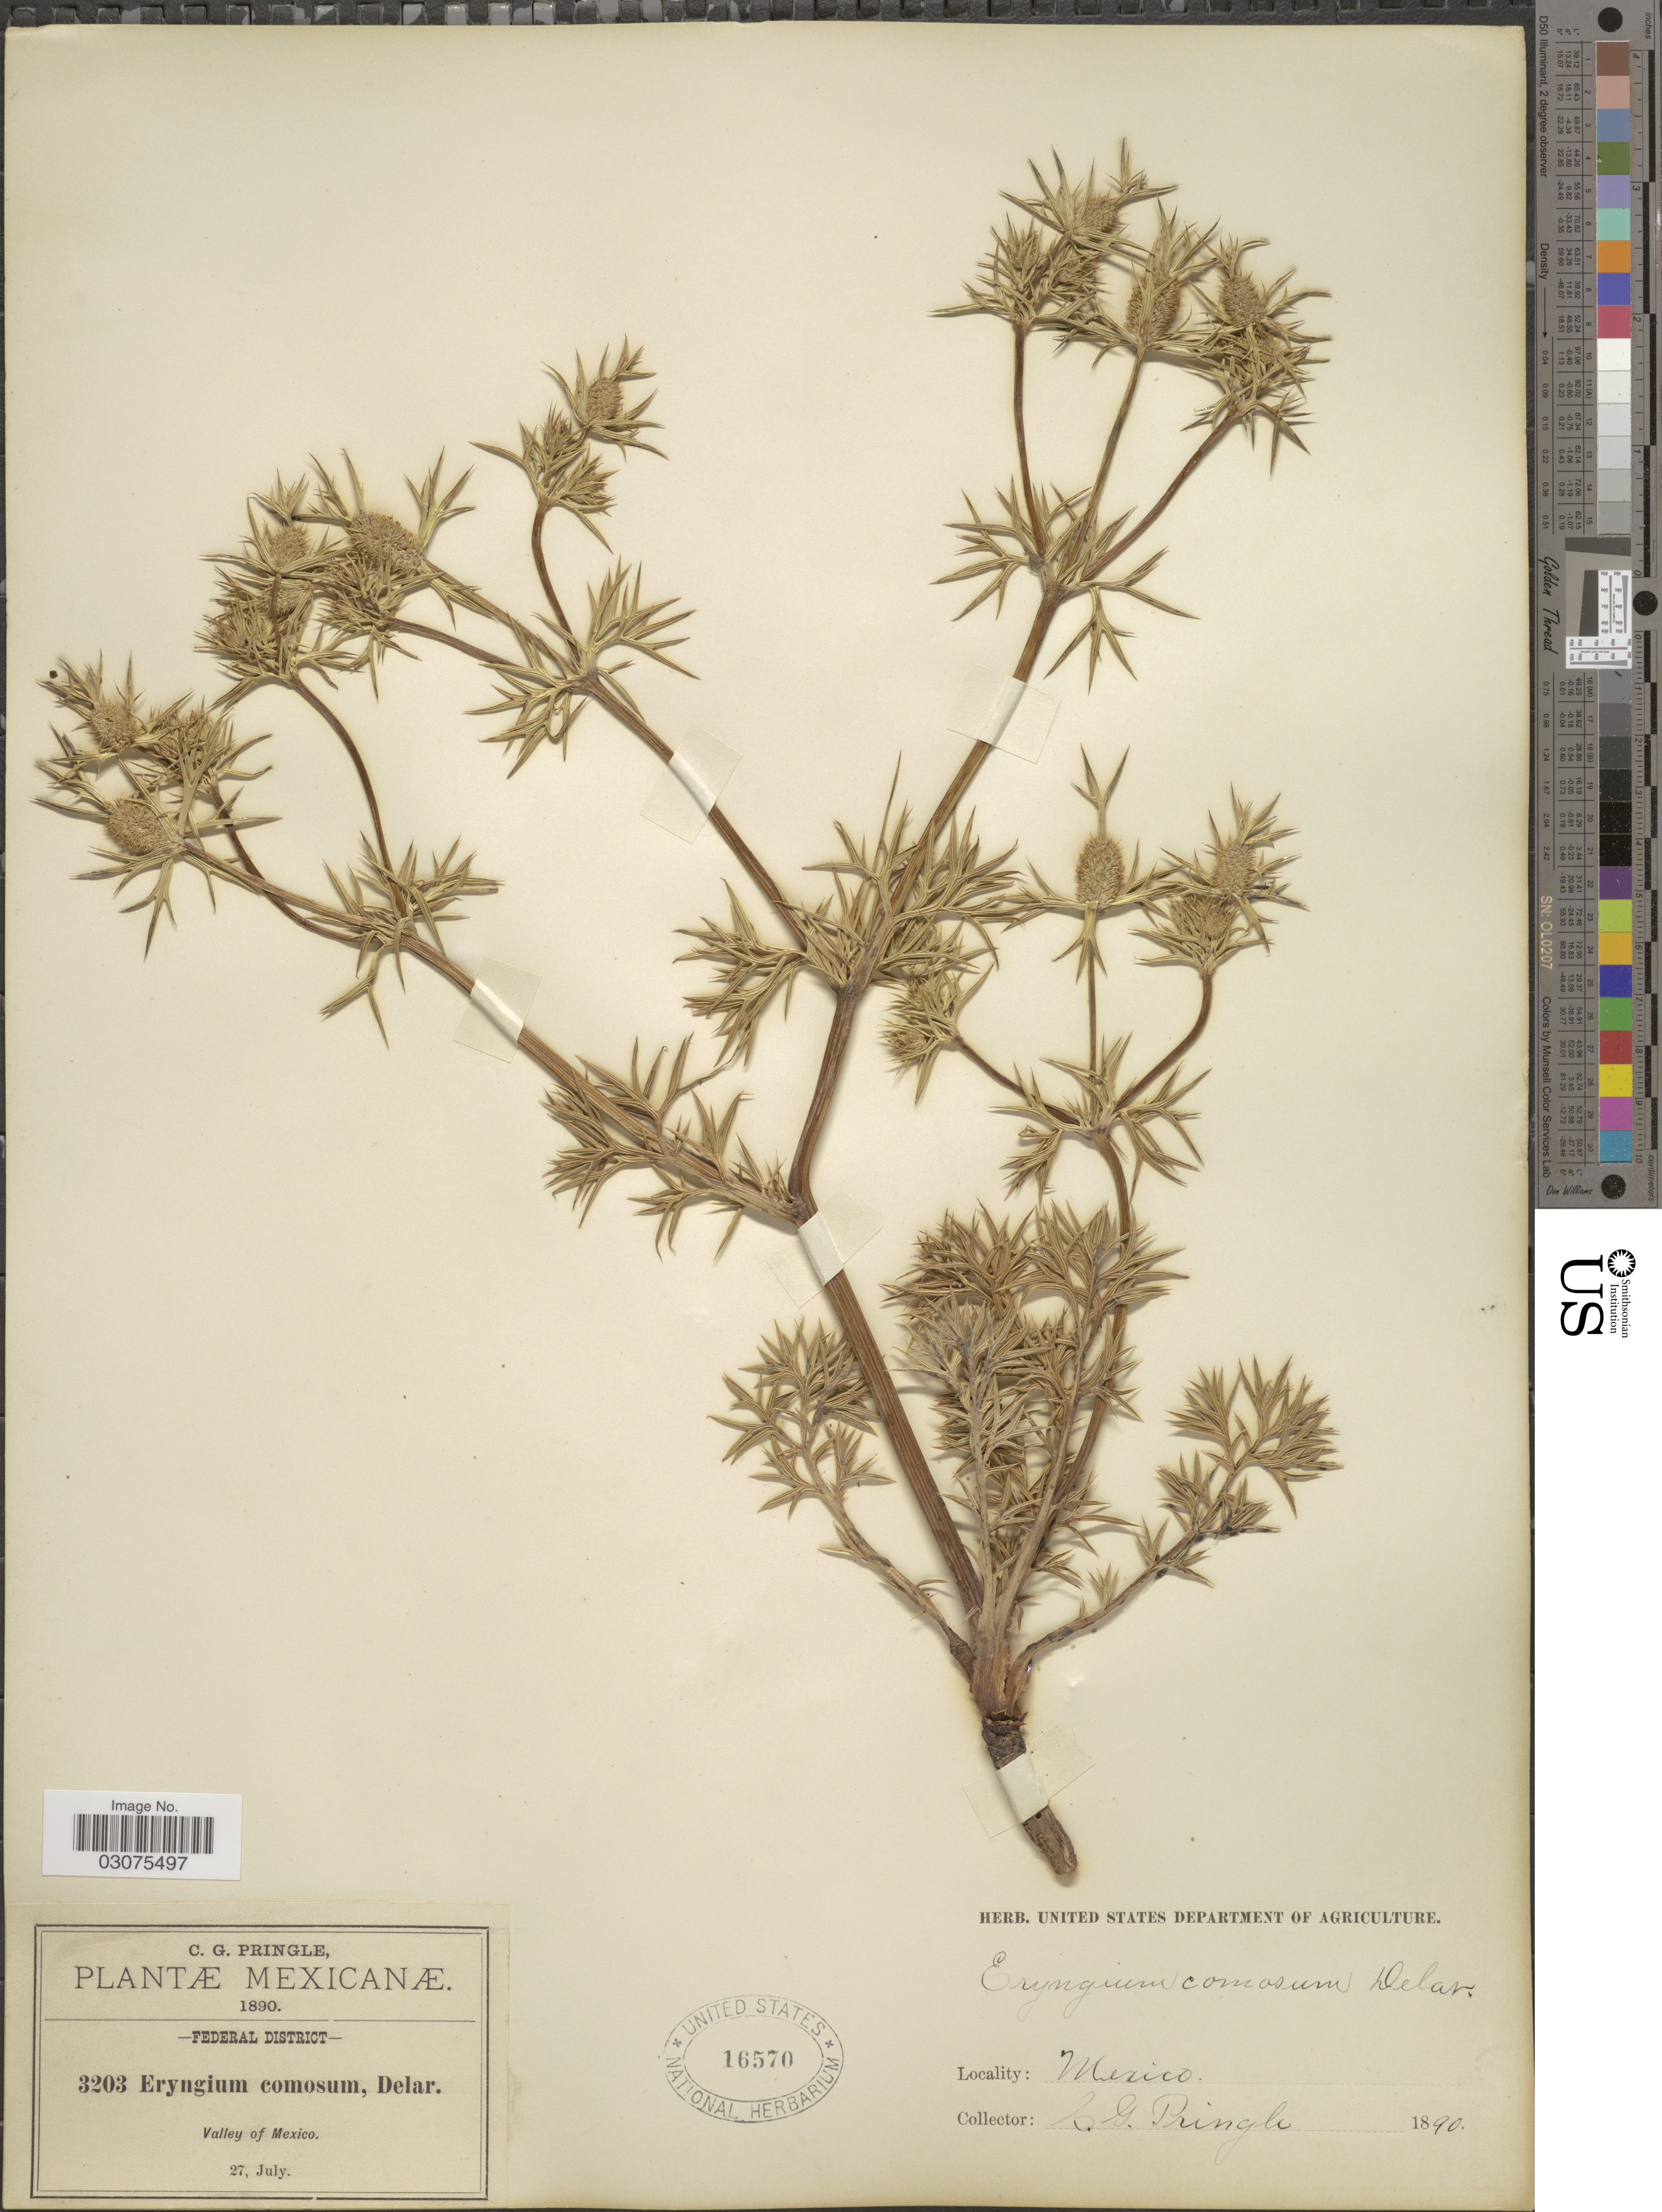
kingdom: Plantae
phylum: Tracheophyta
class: Magnoliopsida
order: Apiales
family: Apiaceae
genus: Eryngium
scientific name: Eryngium comosum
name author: F. Delaroche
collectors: C. G. Pringle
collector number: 3203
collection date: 1890-07-27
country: Mexico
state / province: Distrito Federal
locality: Federal District, Valley of Mexico.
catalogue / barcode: US 16570